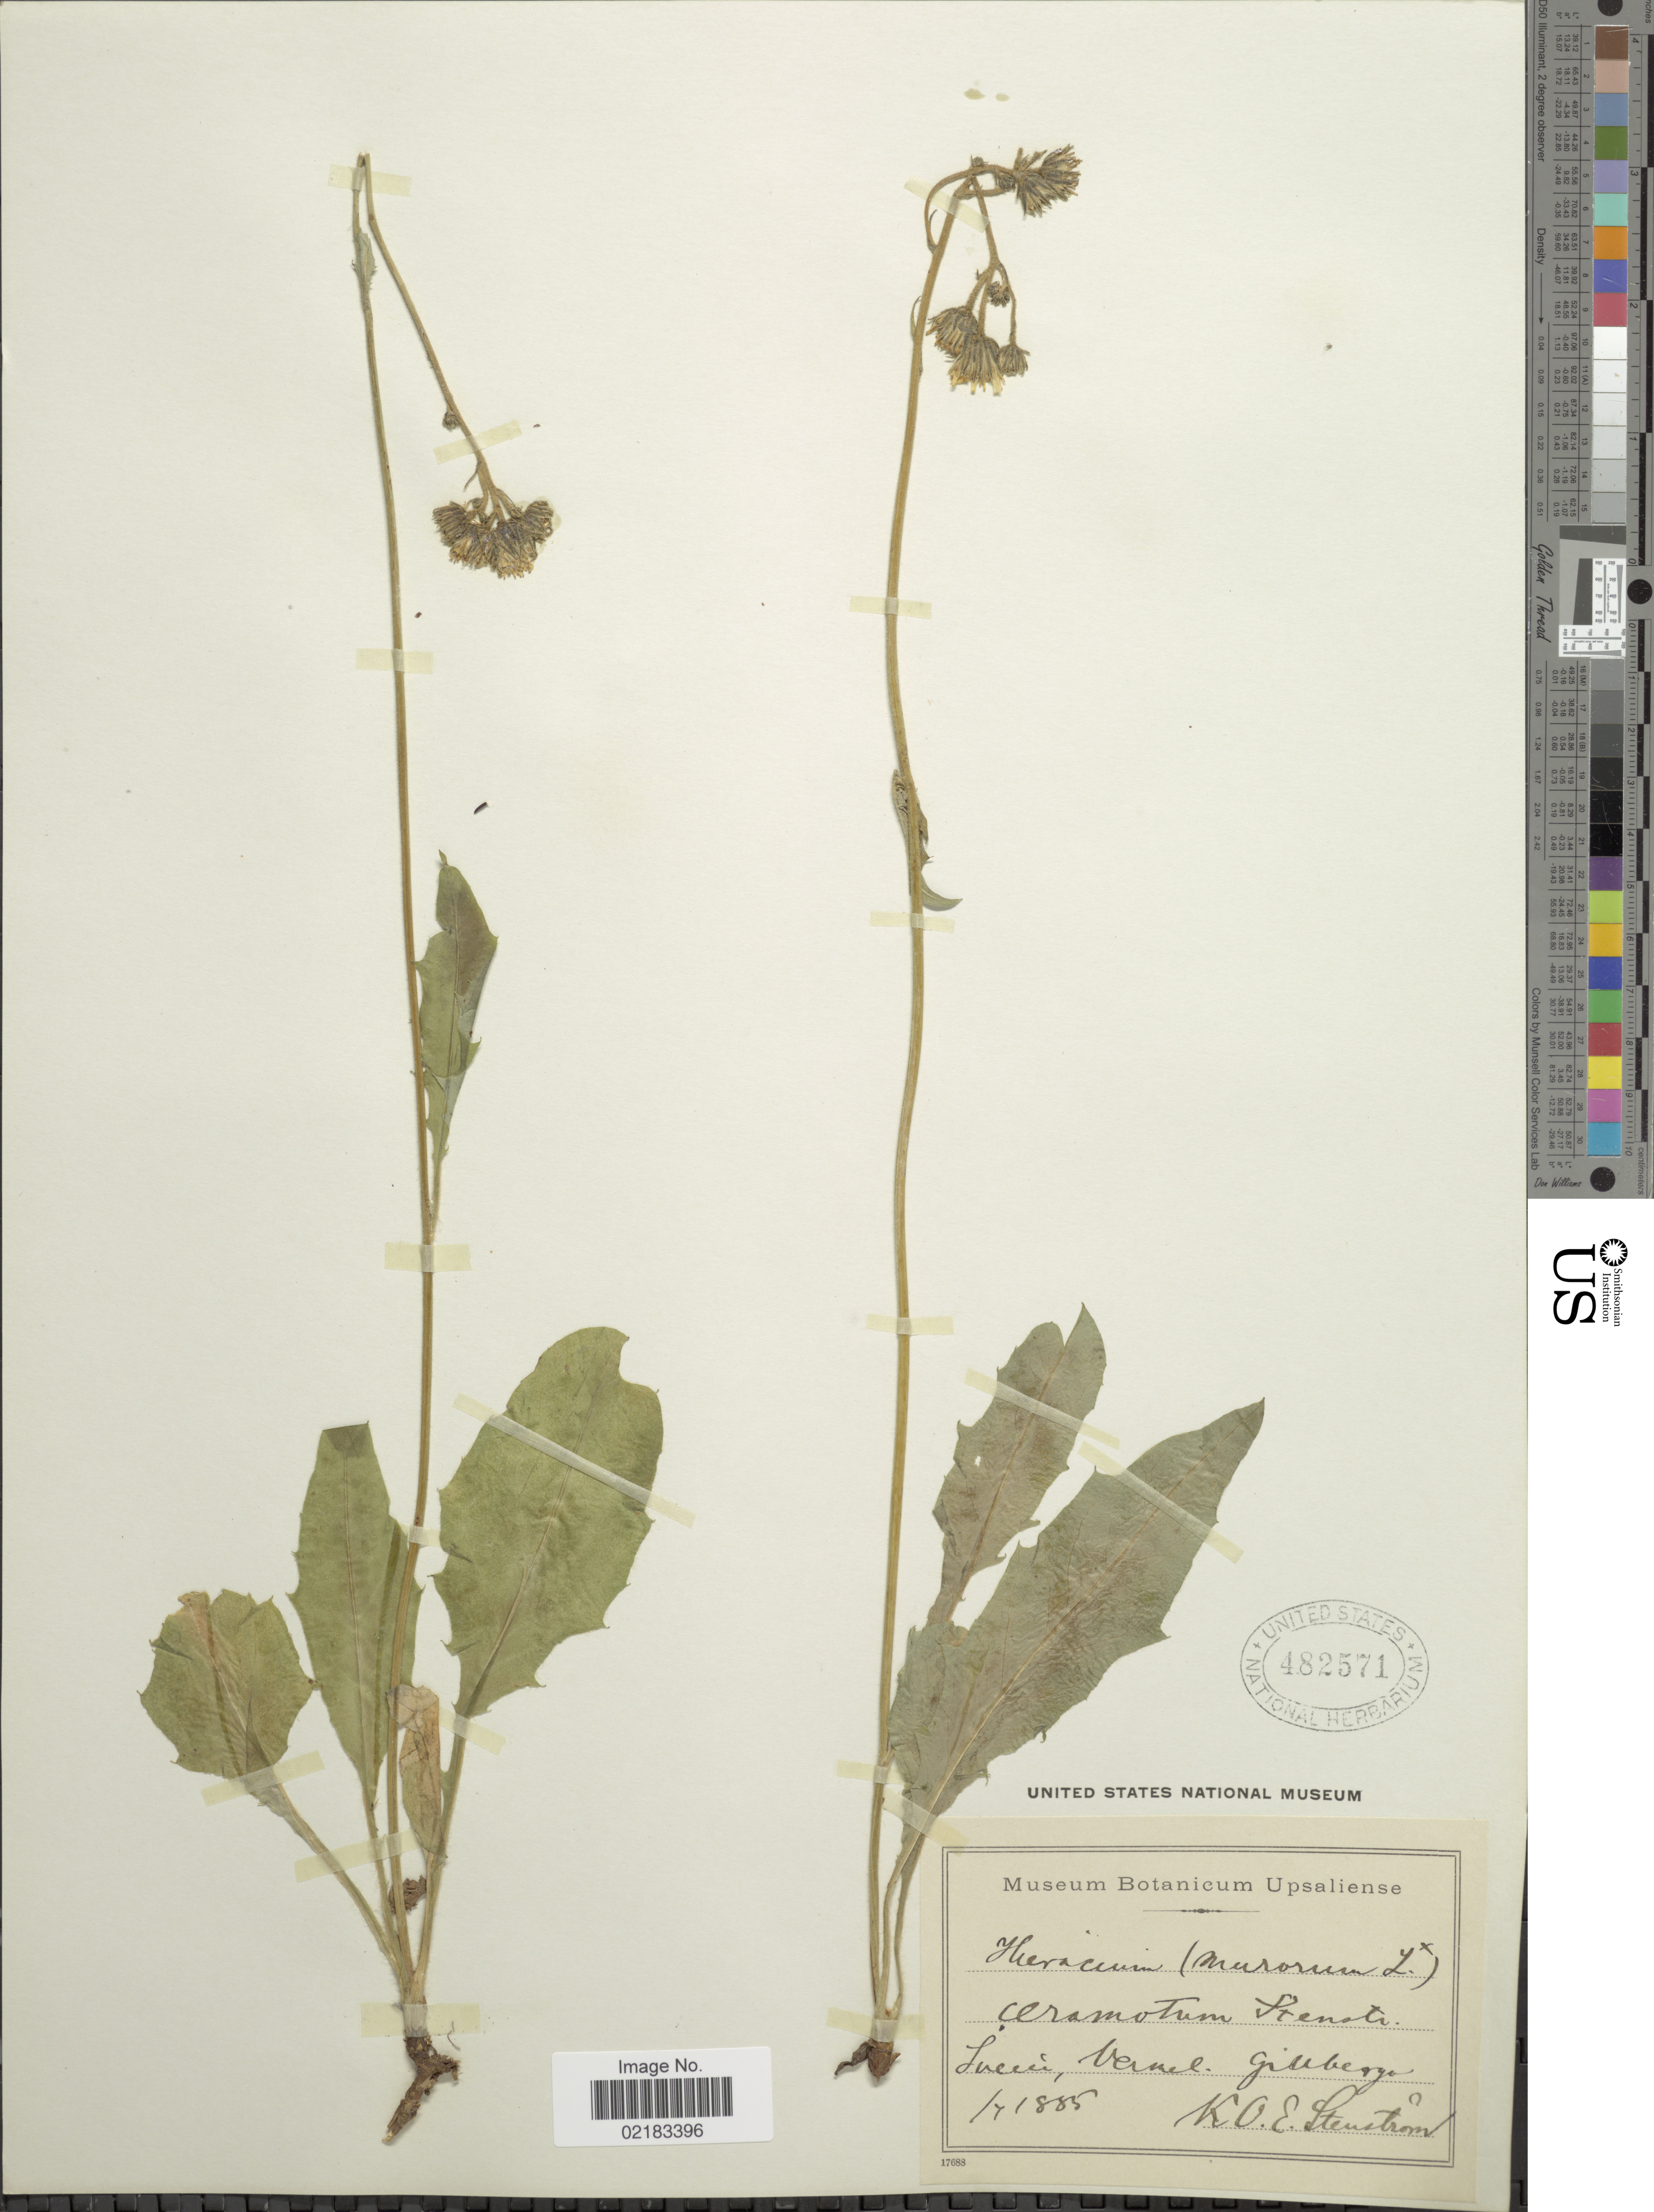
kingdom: Plantae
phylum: Tracheophyta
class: Magnoliopsida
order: Asterales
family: Asteraceae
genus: Hieracium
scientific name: Hieracium murorum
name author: L.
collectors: K. O. E. Stenström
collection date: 1885-07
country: Sweden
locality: Suecia: Vermel. Gillberga.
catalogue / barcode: US 482571